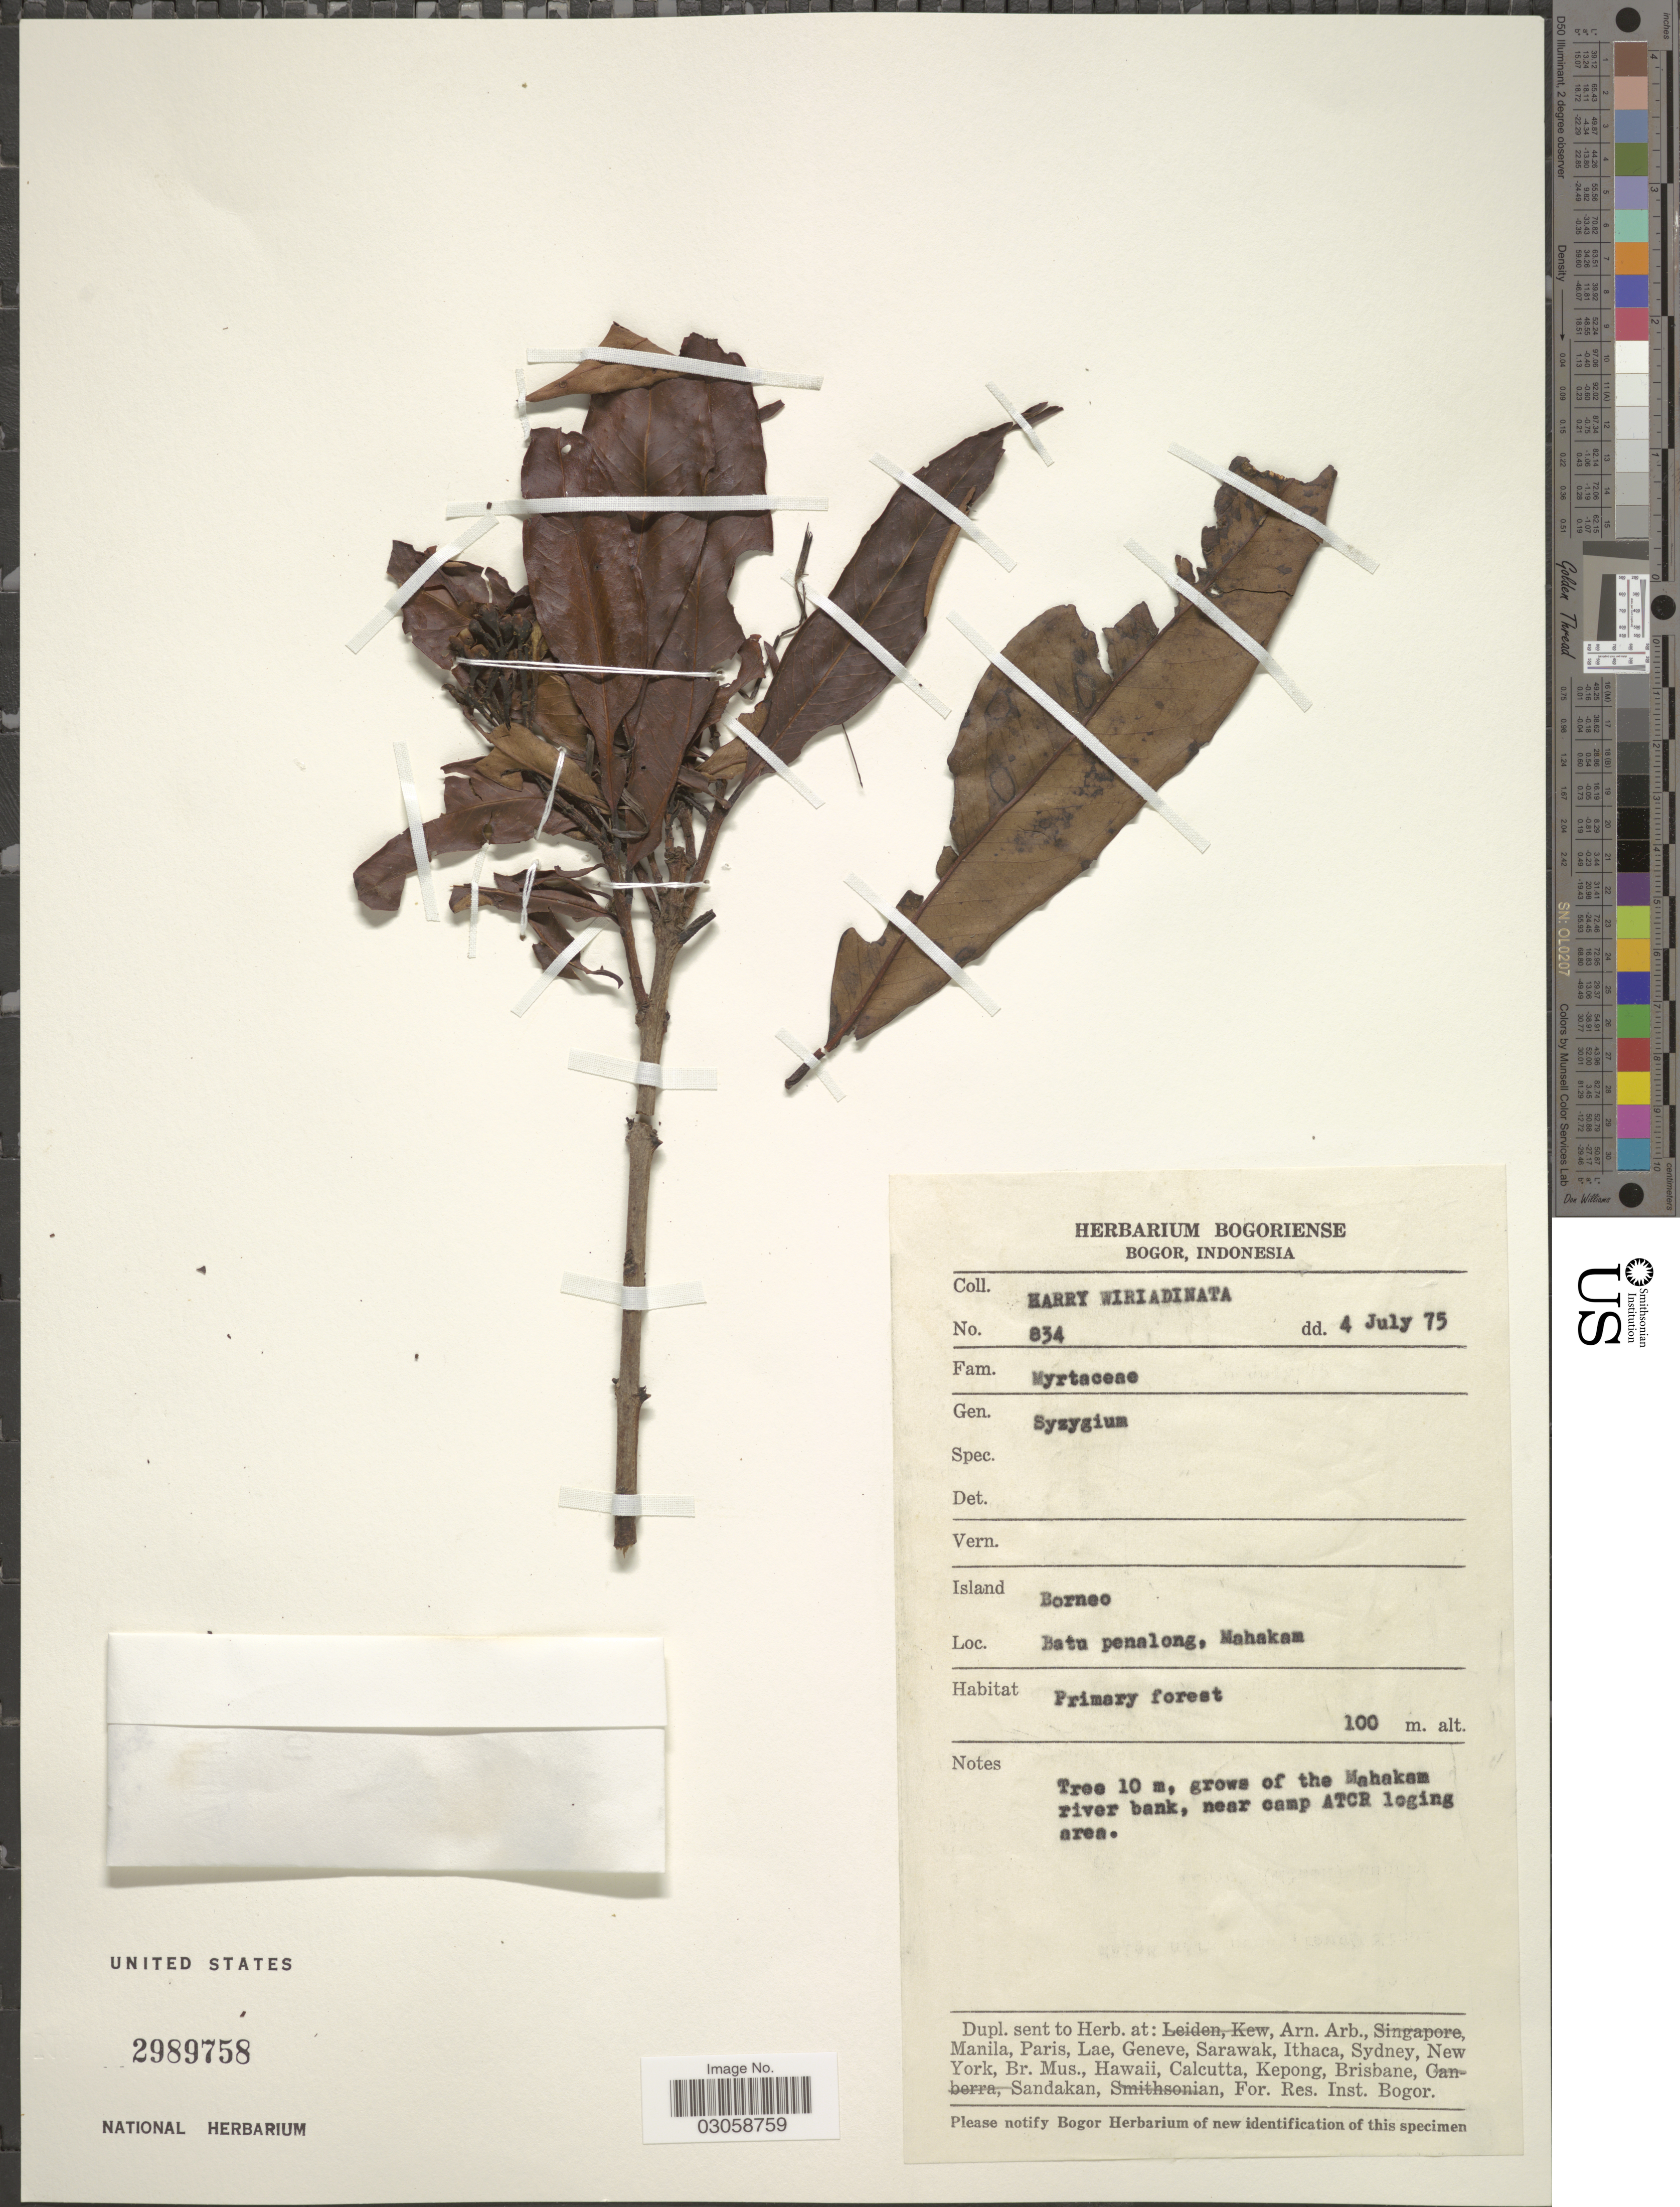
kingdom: Plantae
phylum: Tracheophyta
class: Magnoliopsida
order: Myrtales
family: Myrtaceae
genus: Syzygium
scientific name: Syzygium sp.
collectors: H. Wiriadinata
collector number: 834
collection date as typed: Transcribed d/m/y: 4/7/75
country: Indonesia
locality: Island Borneo, Batu penalong, Mahakam.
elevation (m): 100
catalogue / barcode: US 2989758